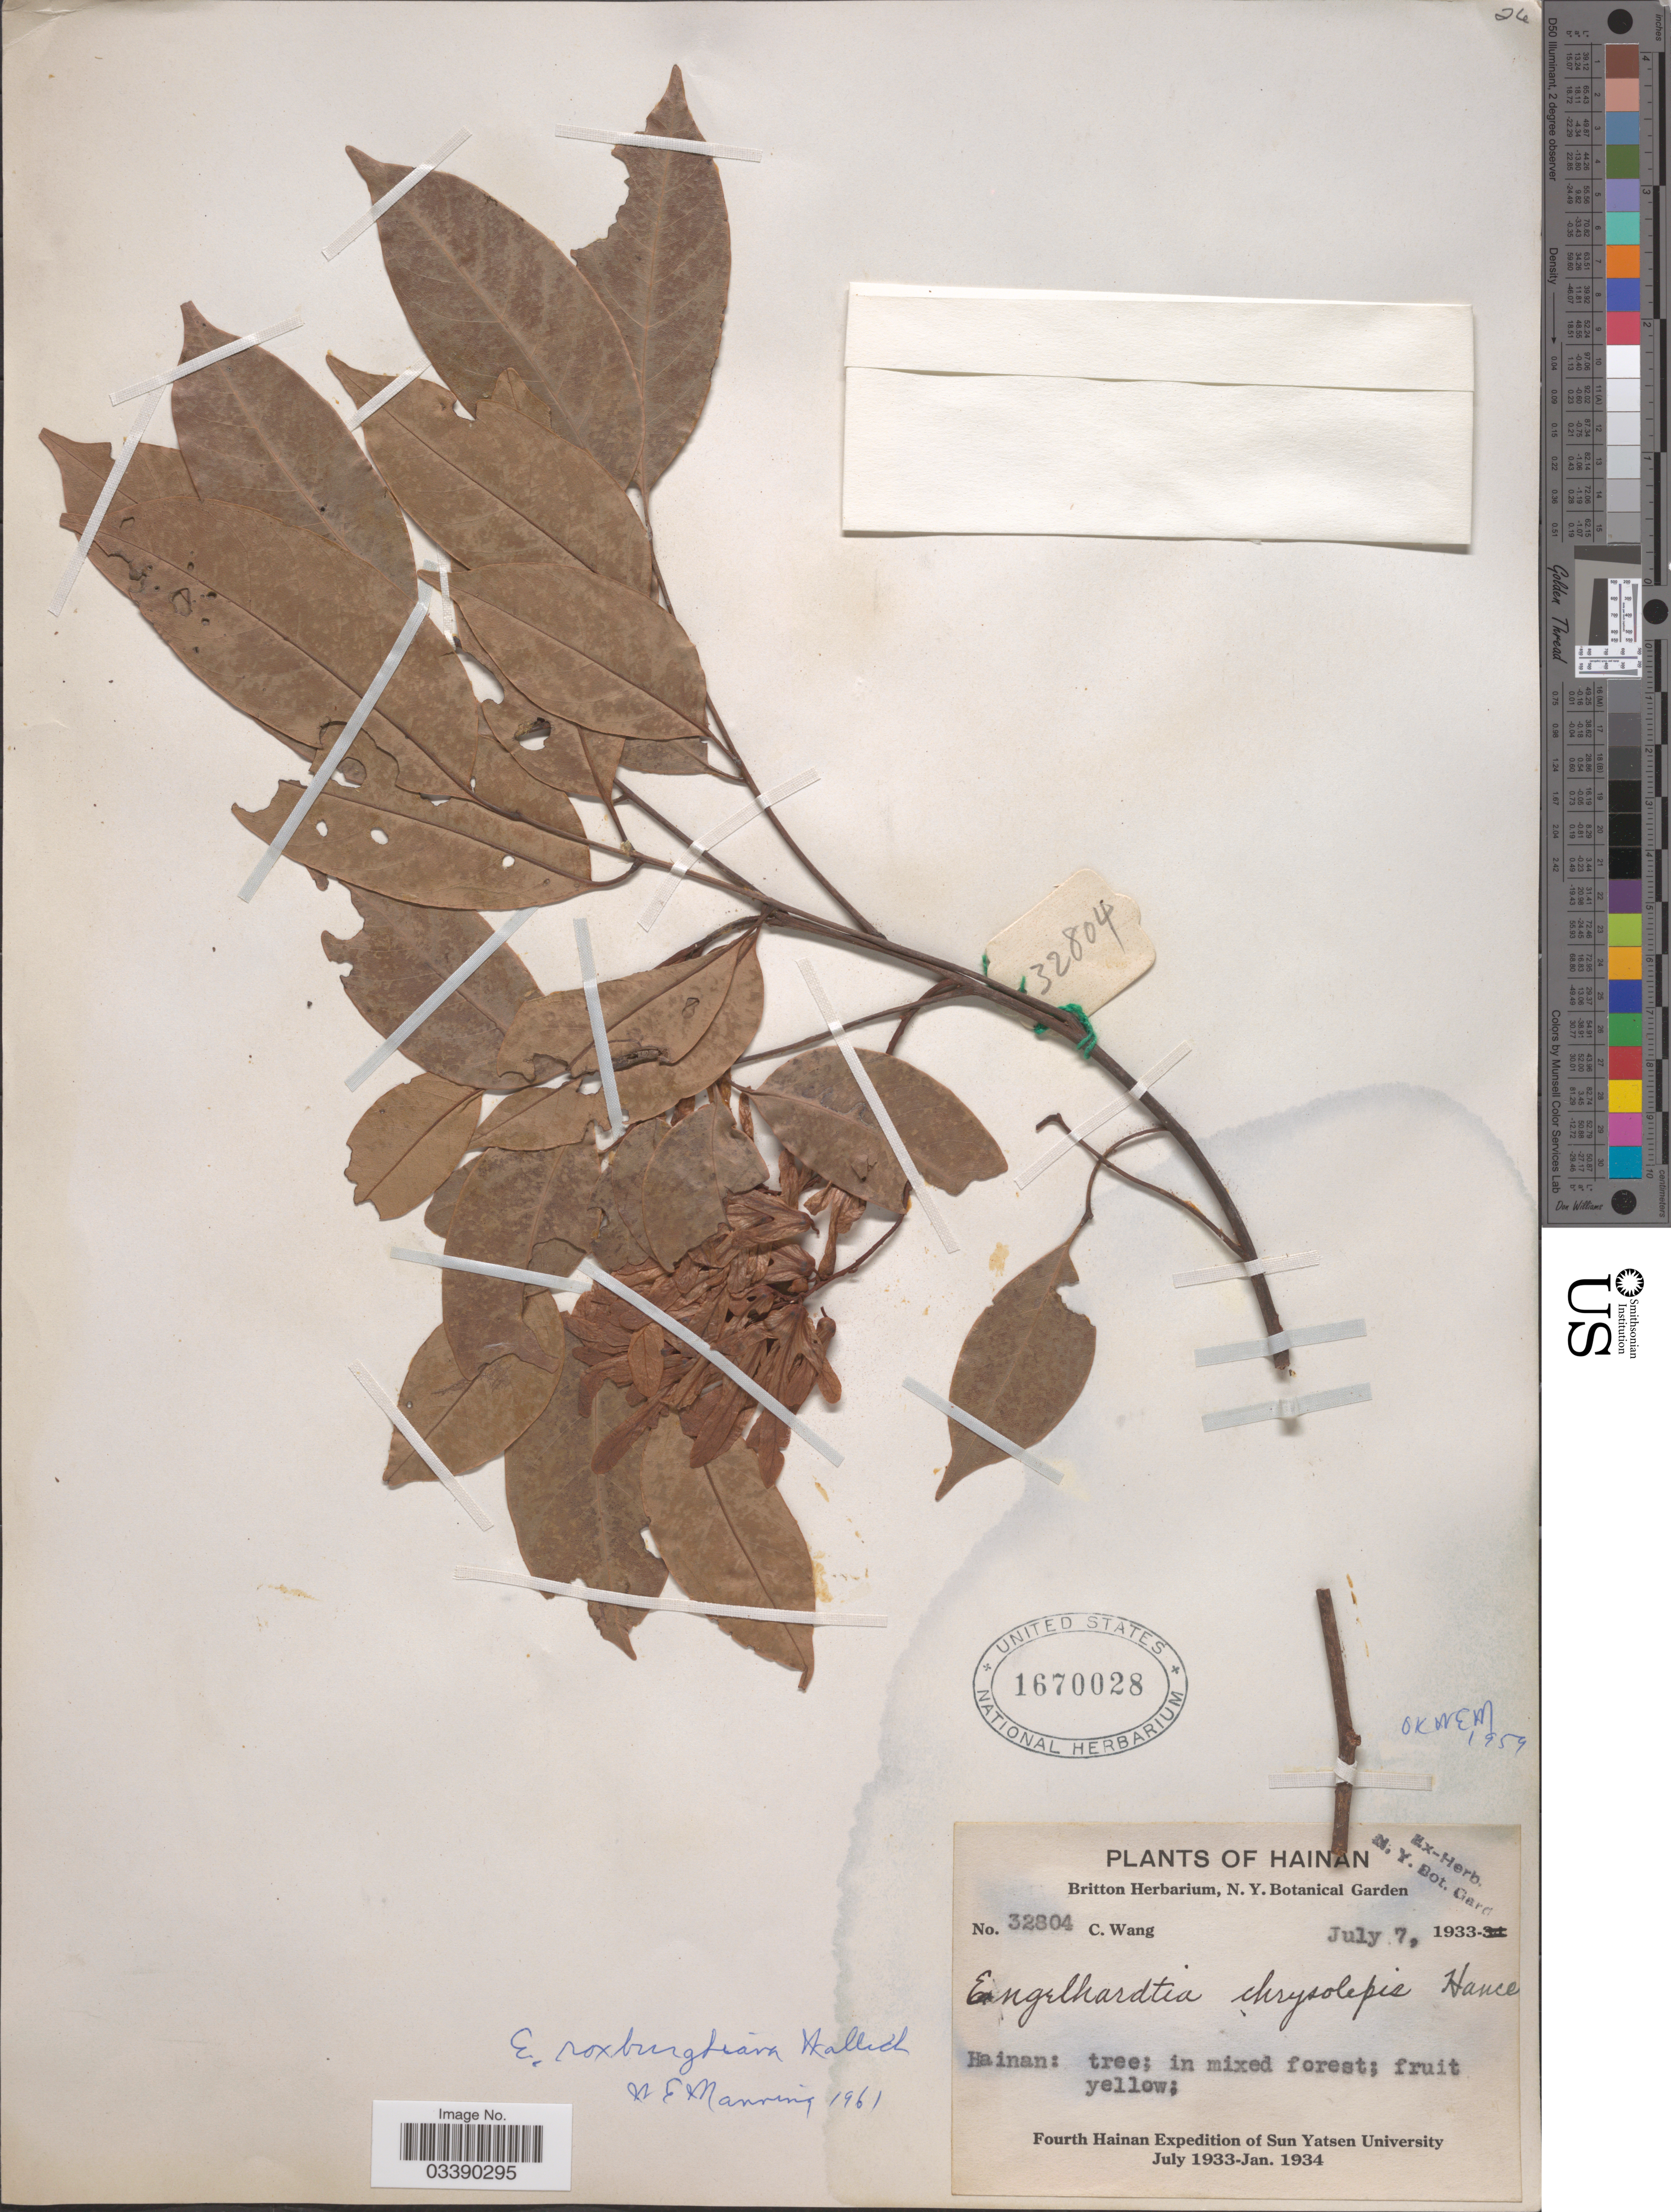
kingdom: Plantae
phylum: Tracheophyta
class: Magnoliopsida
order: Fagales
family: Juglandaceae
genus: Engelhardia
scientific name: Engelhardia roxburghiana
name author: Lindl.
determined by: Strong, Mark T., (BOT), Smithsonian Institution - National Museum of Natural History (UNITED STATES)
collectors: C. Wang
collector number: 32804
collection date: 1933-07-07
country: China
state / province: Hainan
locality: Hainan.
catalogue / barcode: US 1670028